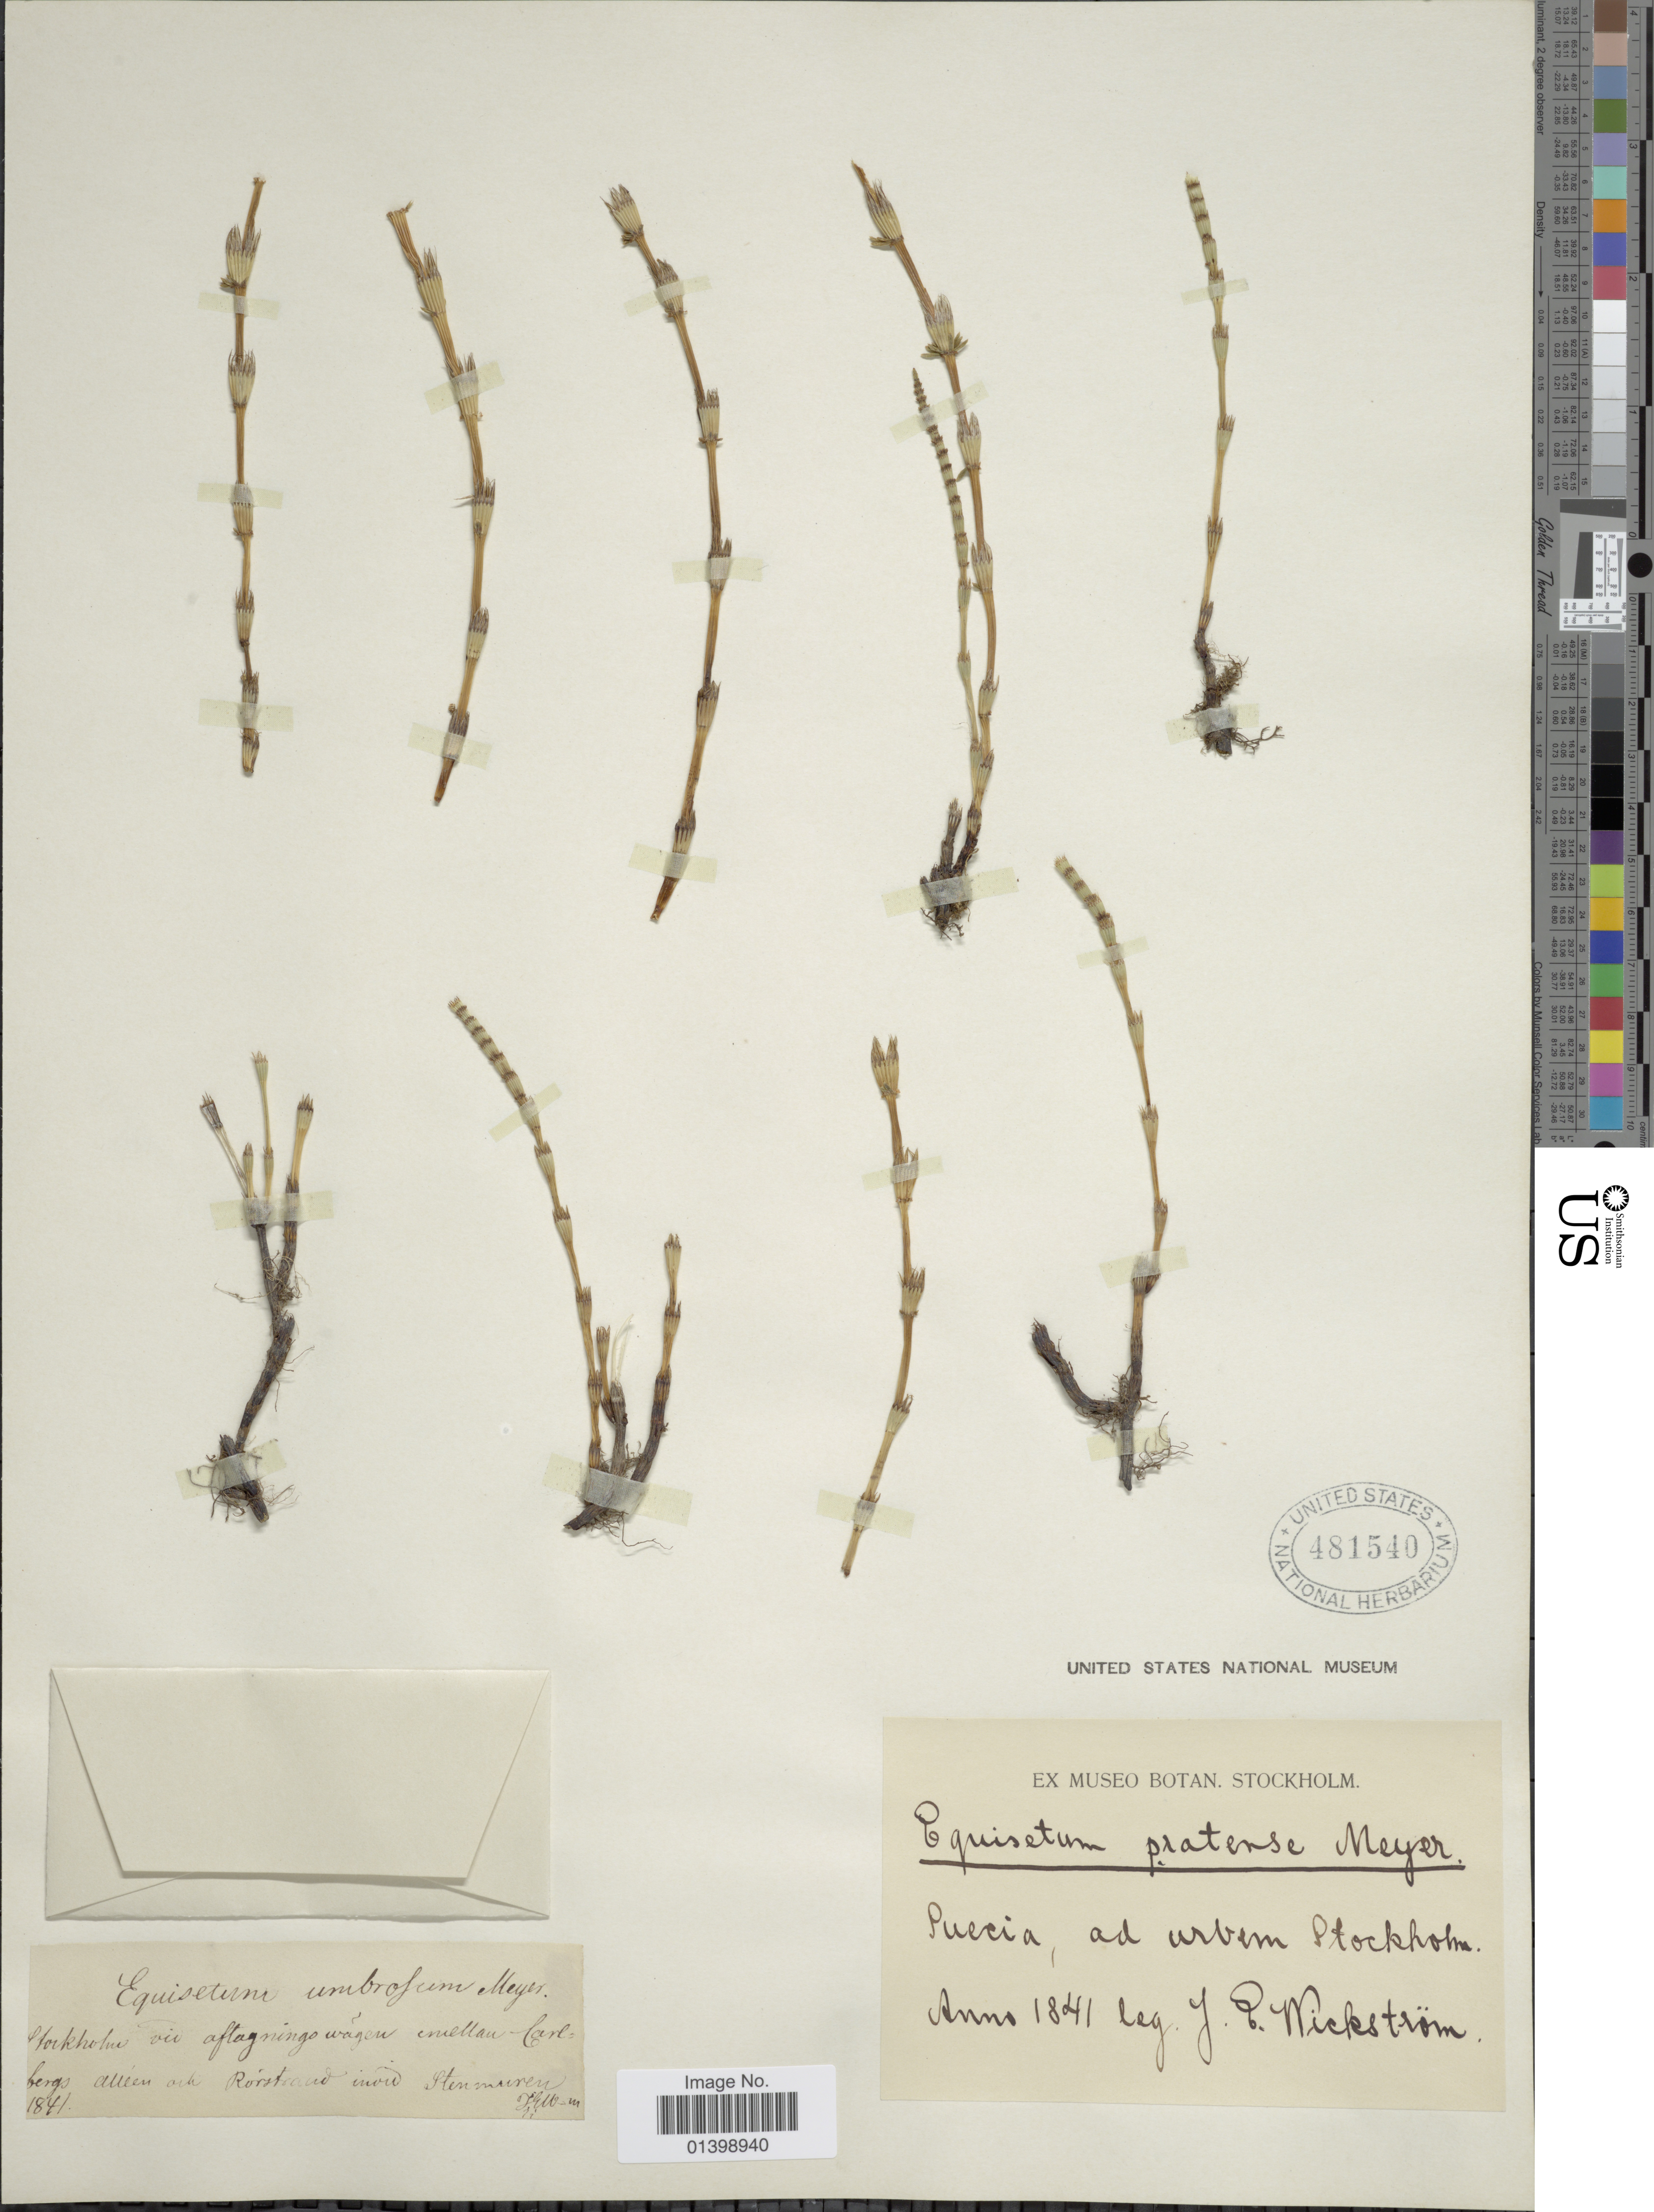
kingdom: Plantae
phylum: Tracheophyta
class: Polypodiopsida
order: Equisetales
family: Equisetaceae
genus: Equisetum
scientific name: Equisetum pratense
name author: Ehrh.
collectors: J. Wickström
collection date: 1841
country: Sweden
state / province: Stockholm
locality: Suecia, ad urbem Stockholm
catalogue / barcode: US 481540